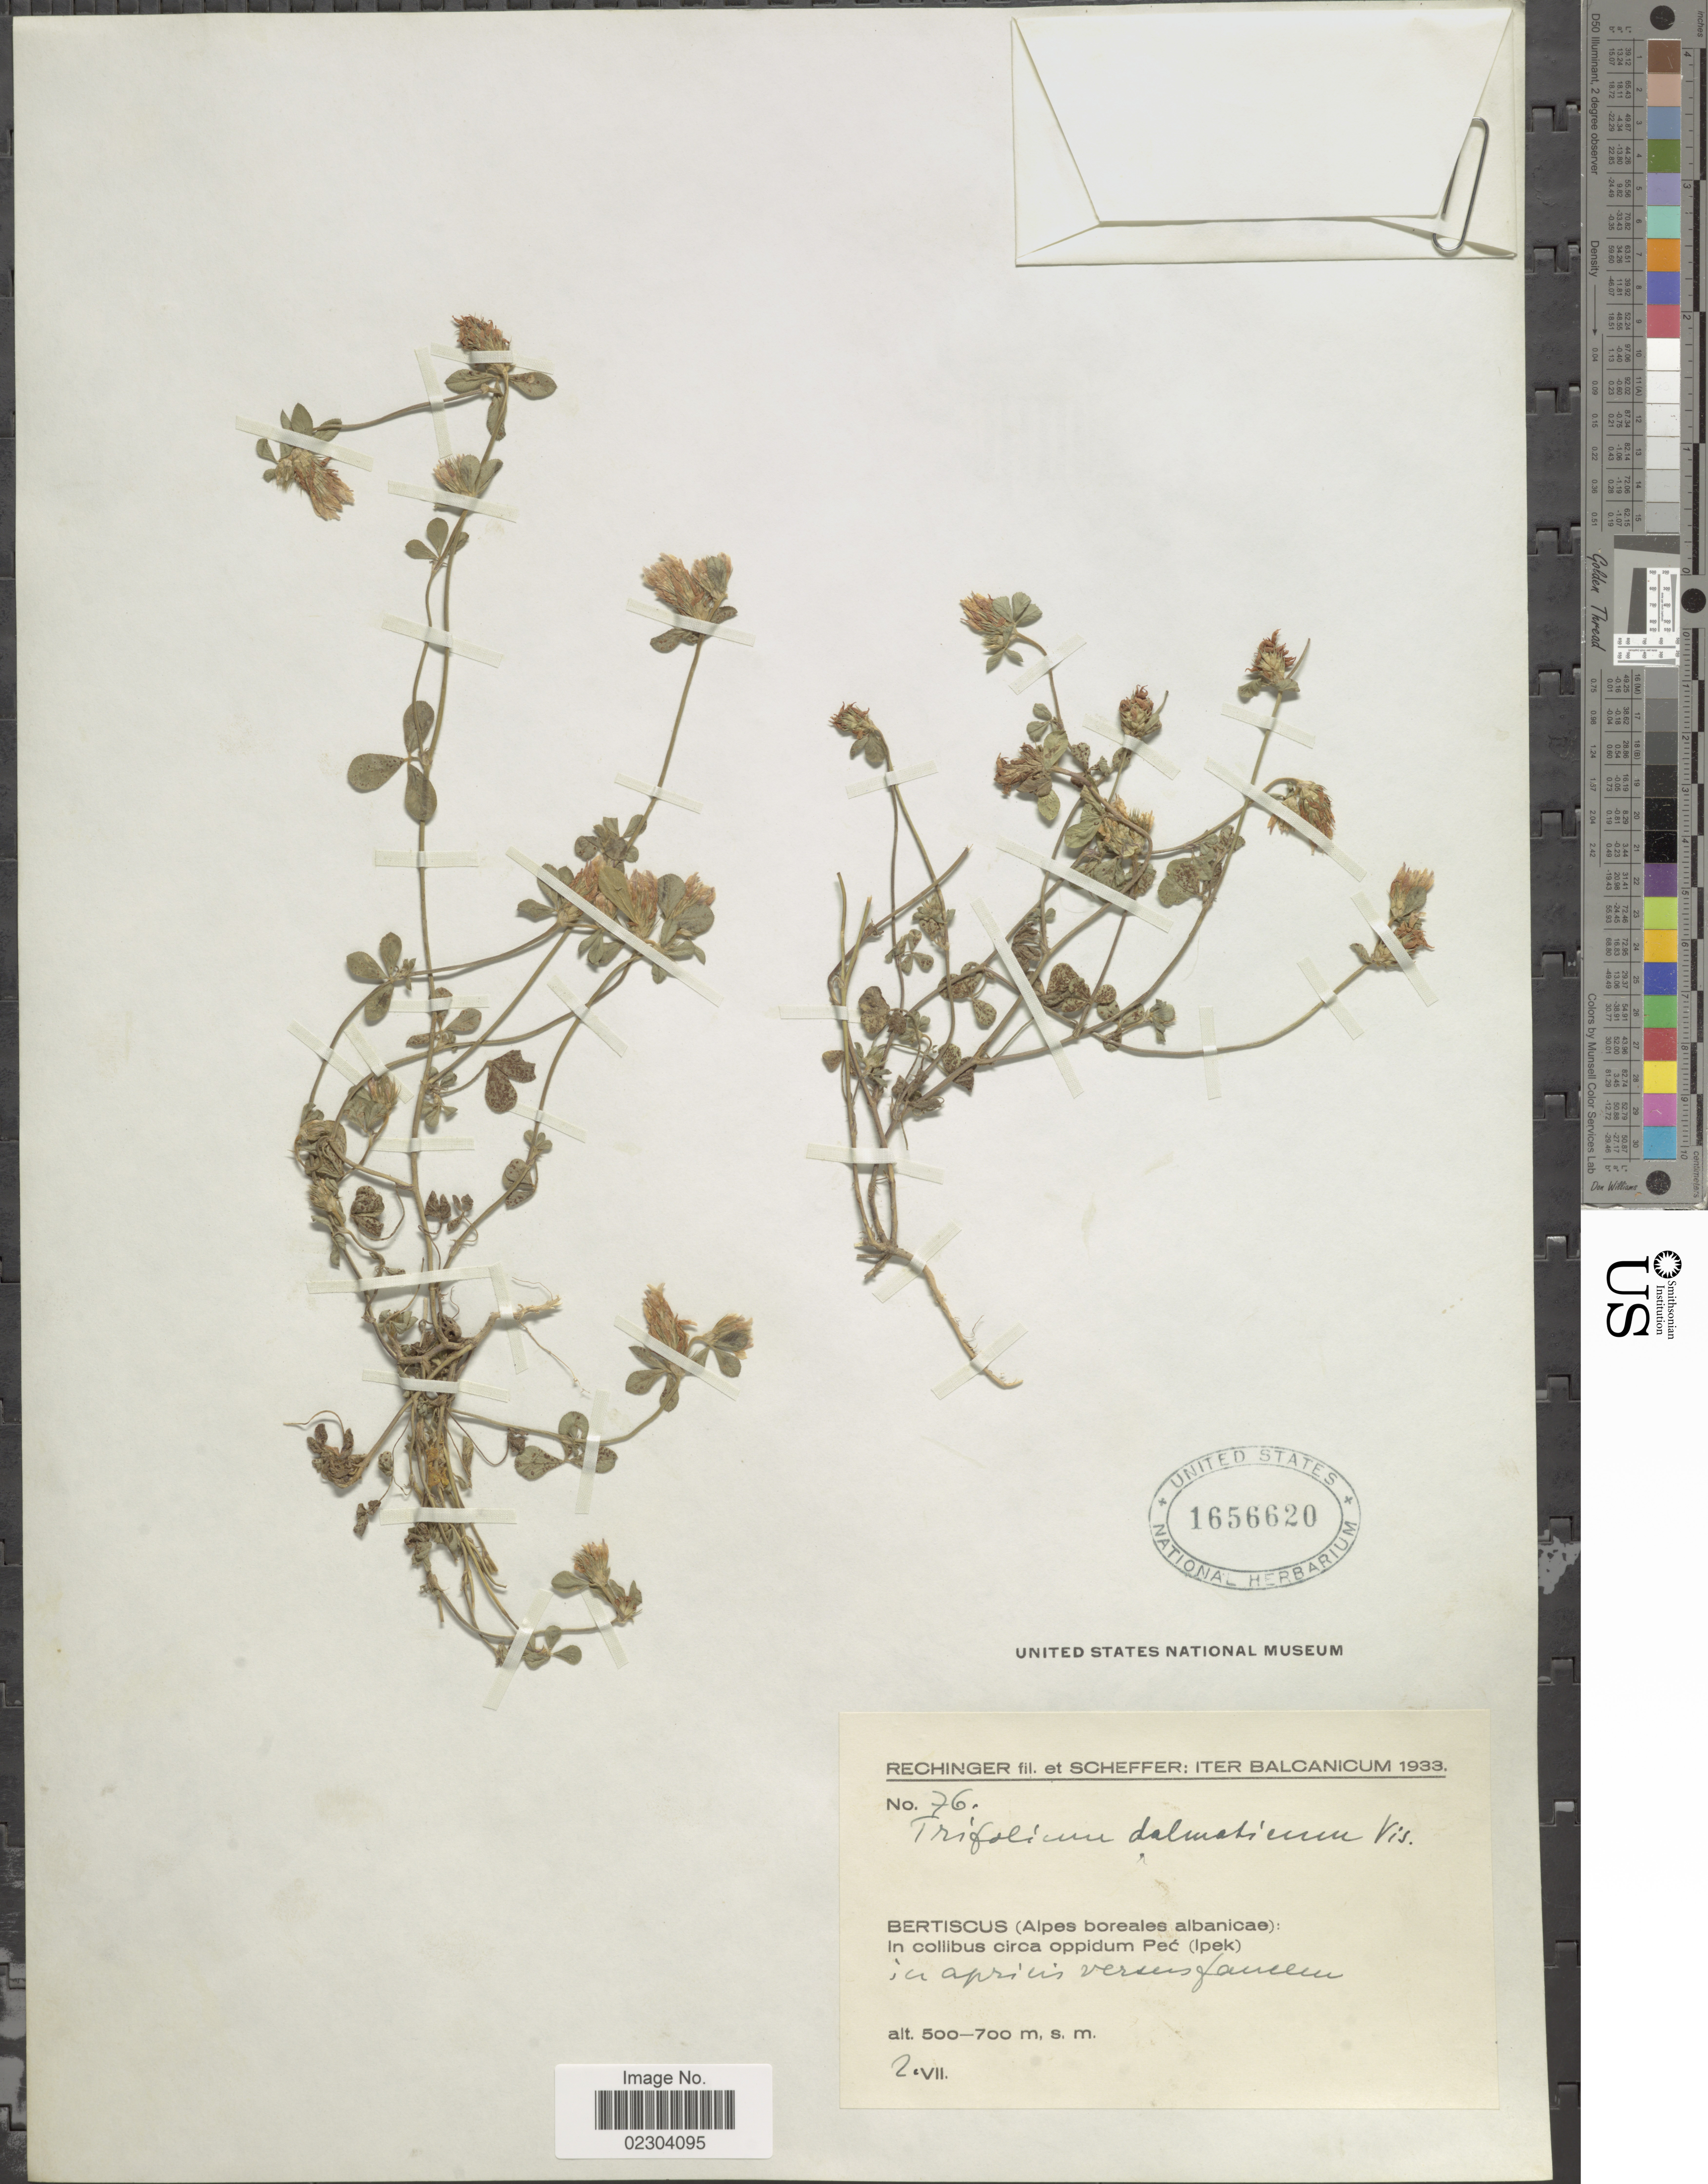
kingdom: Plantae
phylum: Tracheophyta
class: Magnoliopsida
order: Fabales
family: Fabaceae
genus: Trifolium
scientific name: Trifolium dalmaticum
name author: Vis.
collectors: -- Rechinger & Scheffer, --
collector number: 76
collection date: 1933-07-02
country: Turkmenistan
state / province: Balkan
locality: Bertiscus ( Alpes boreales albanicae): In coliibus circa oppidum Pec ( Ipek). In apricis verseisfaneeu [interpreted]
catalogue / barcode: US 1656620